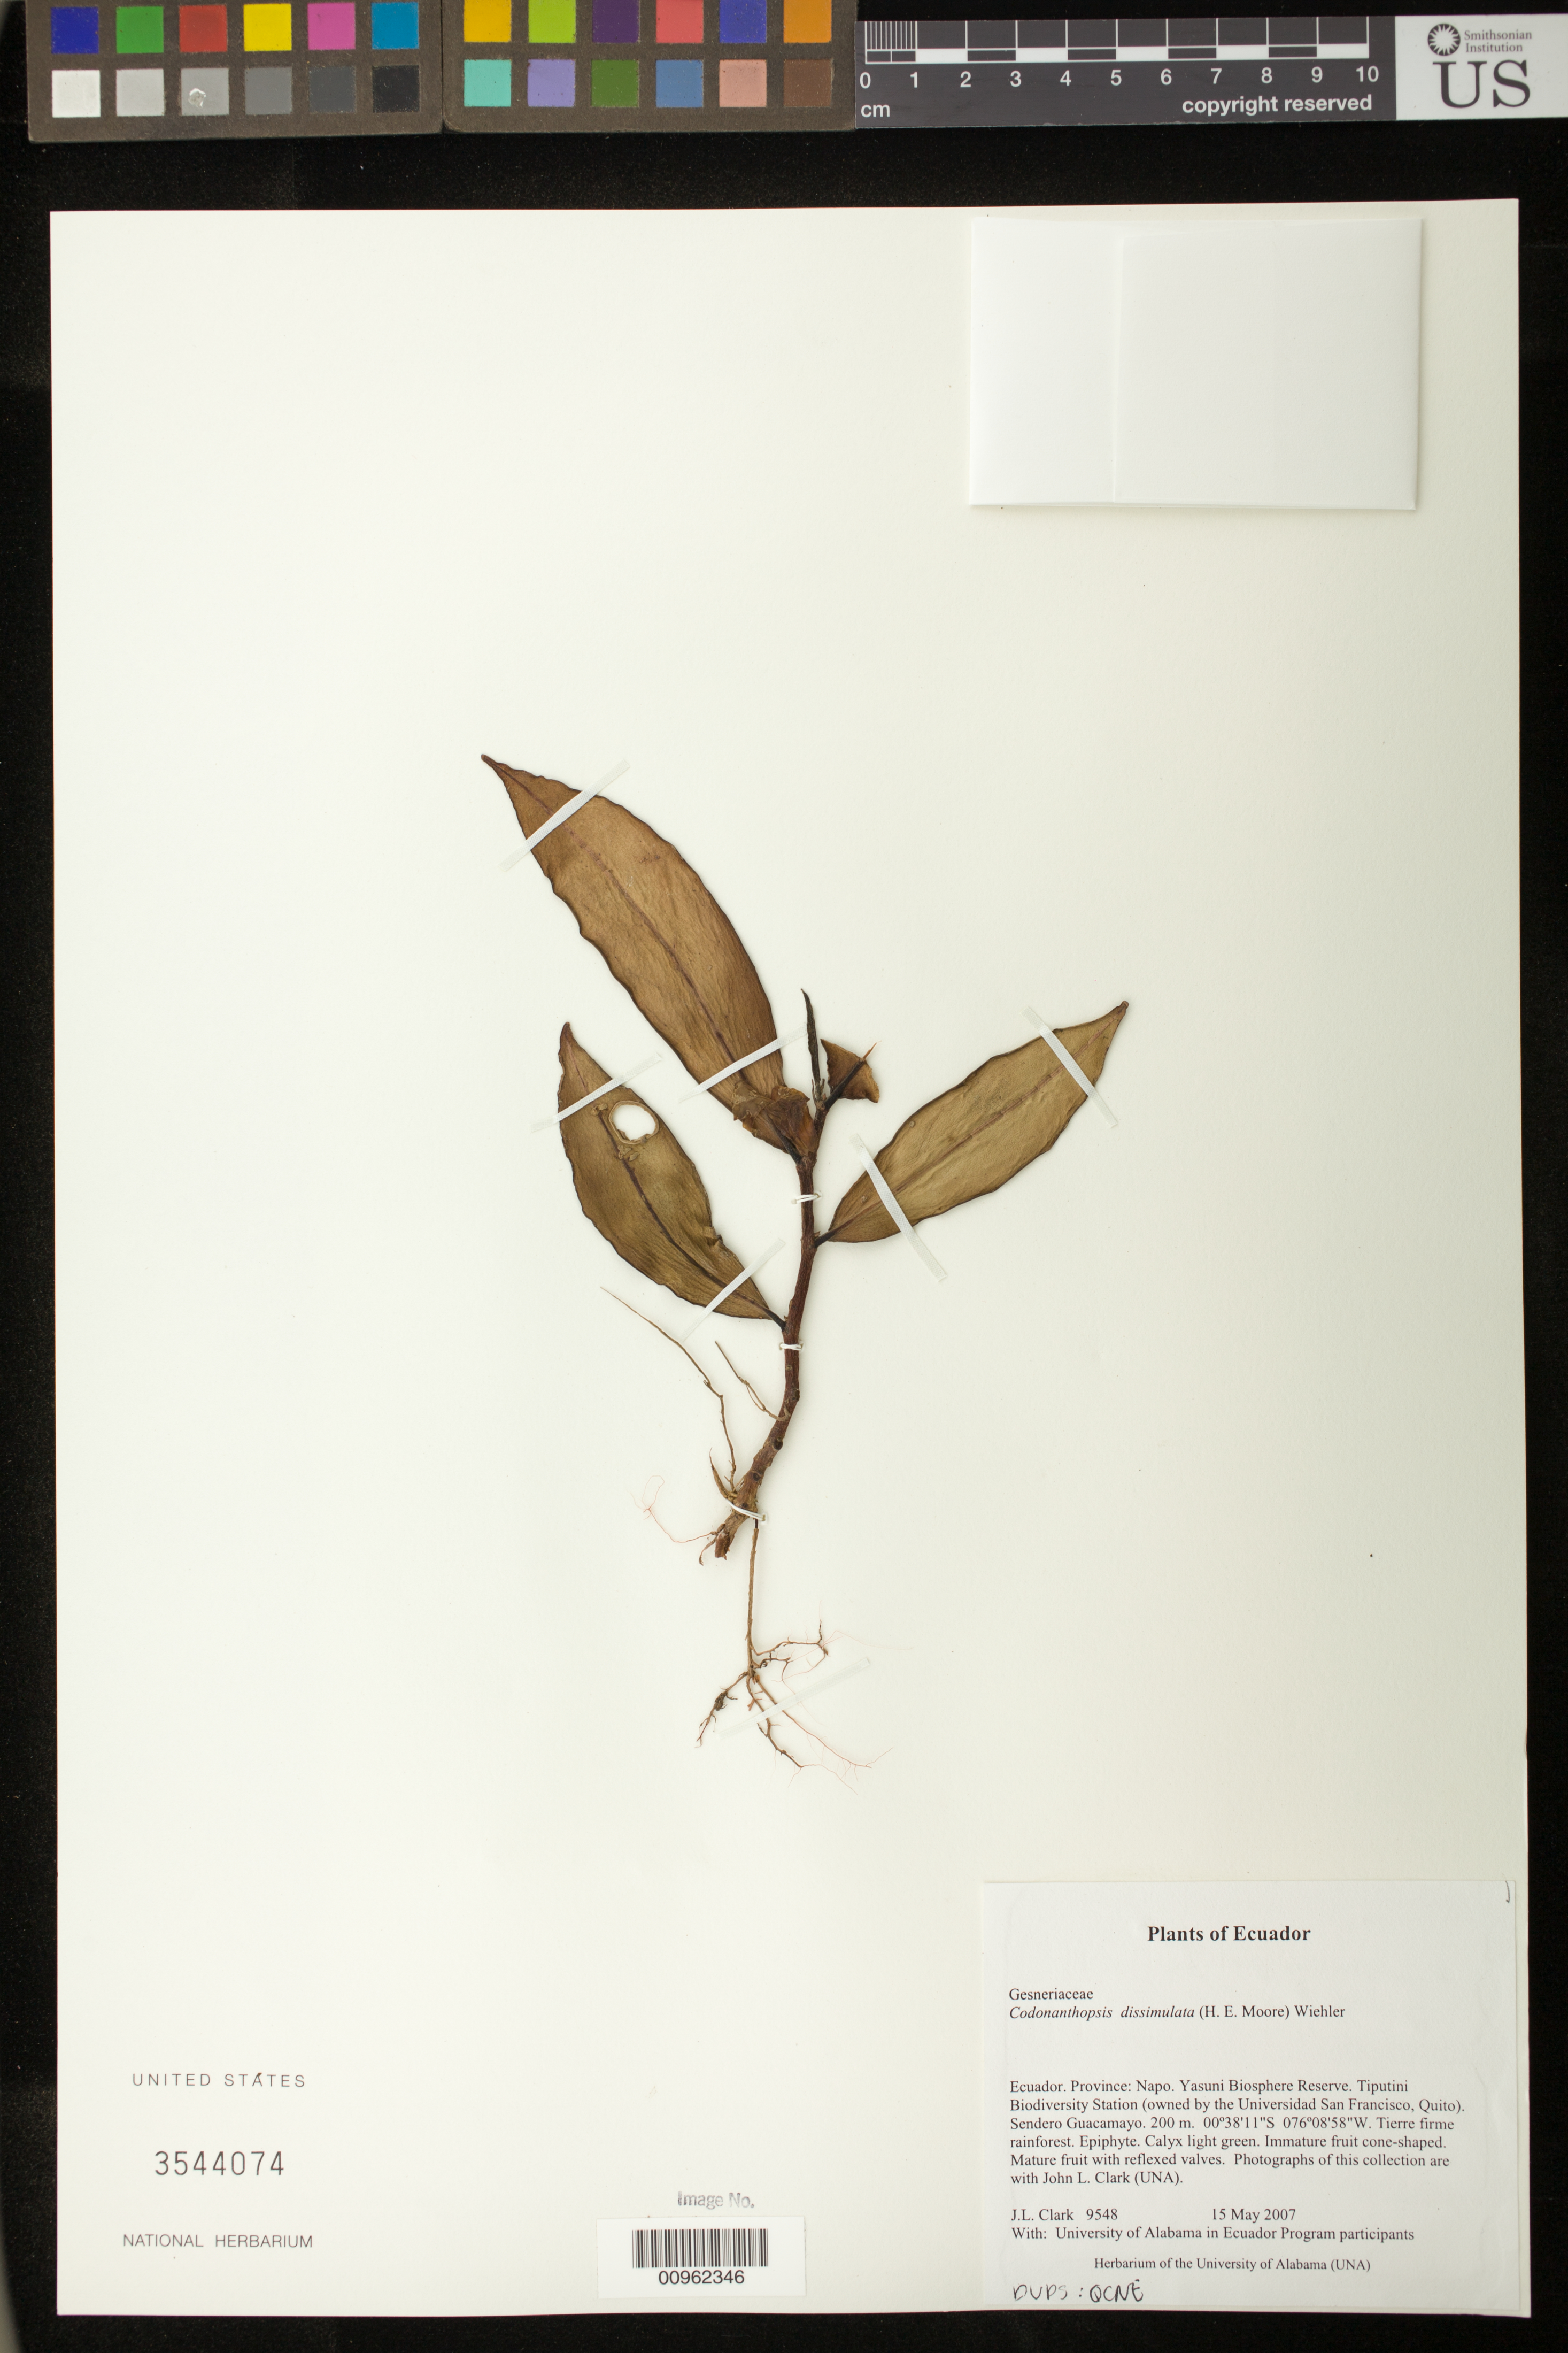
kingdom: Plantae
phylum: Tracheophyta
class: Magnoliopsida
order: Lamiales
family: Gesneriaceae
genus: Codonanthopsis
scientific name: Codonanthopsis dissimulata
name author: (H.E. Moore) Wiehler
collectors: J. L. Clark & University of Alabama in Ecuador Program participants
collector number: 9548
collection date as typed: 15 May 2007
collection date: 2007-05-15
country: Ecuador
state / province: Napo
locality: Yasuni Biosphere Reserve. Tiputini Biodiversity Station (owned by the Universidad San Francisco, Quito). Sendero Guacamayo.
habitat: Tierre firme rainforest.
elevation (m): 200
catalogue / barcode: US 3544074